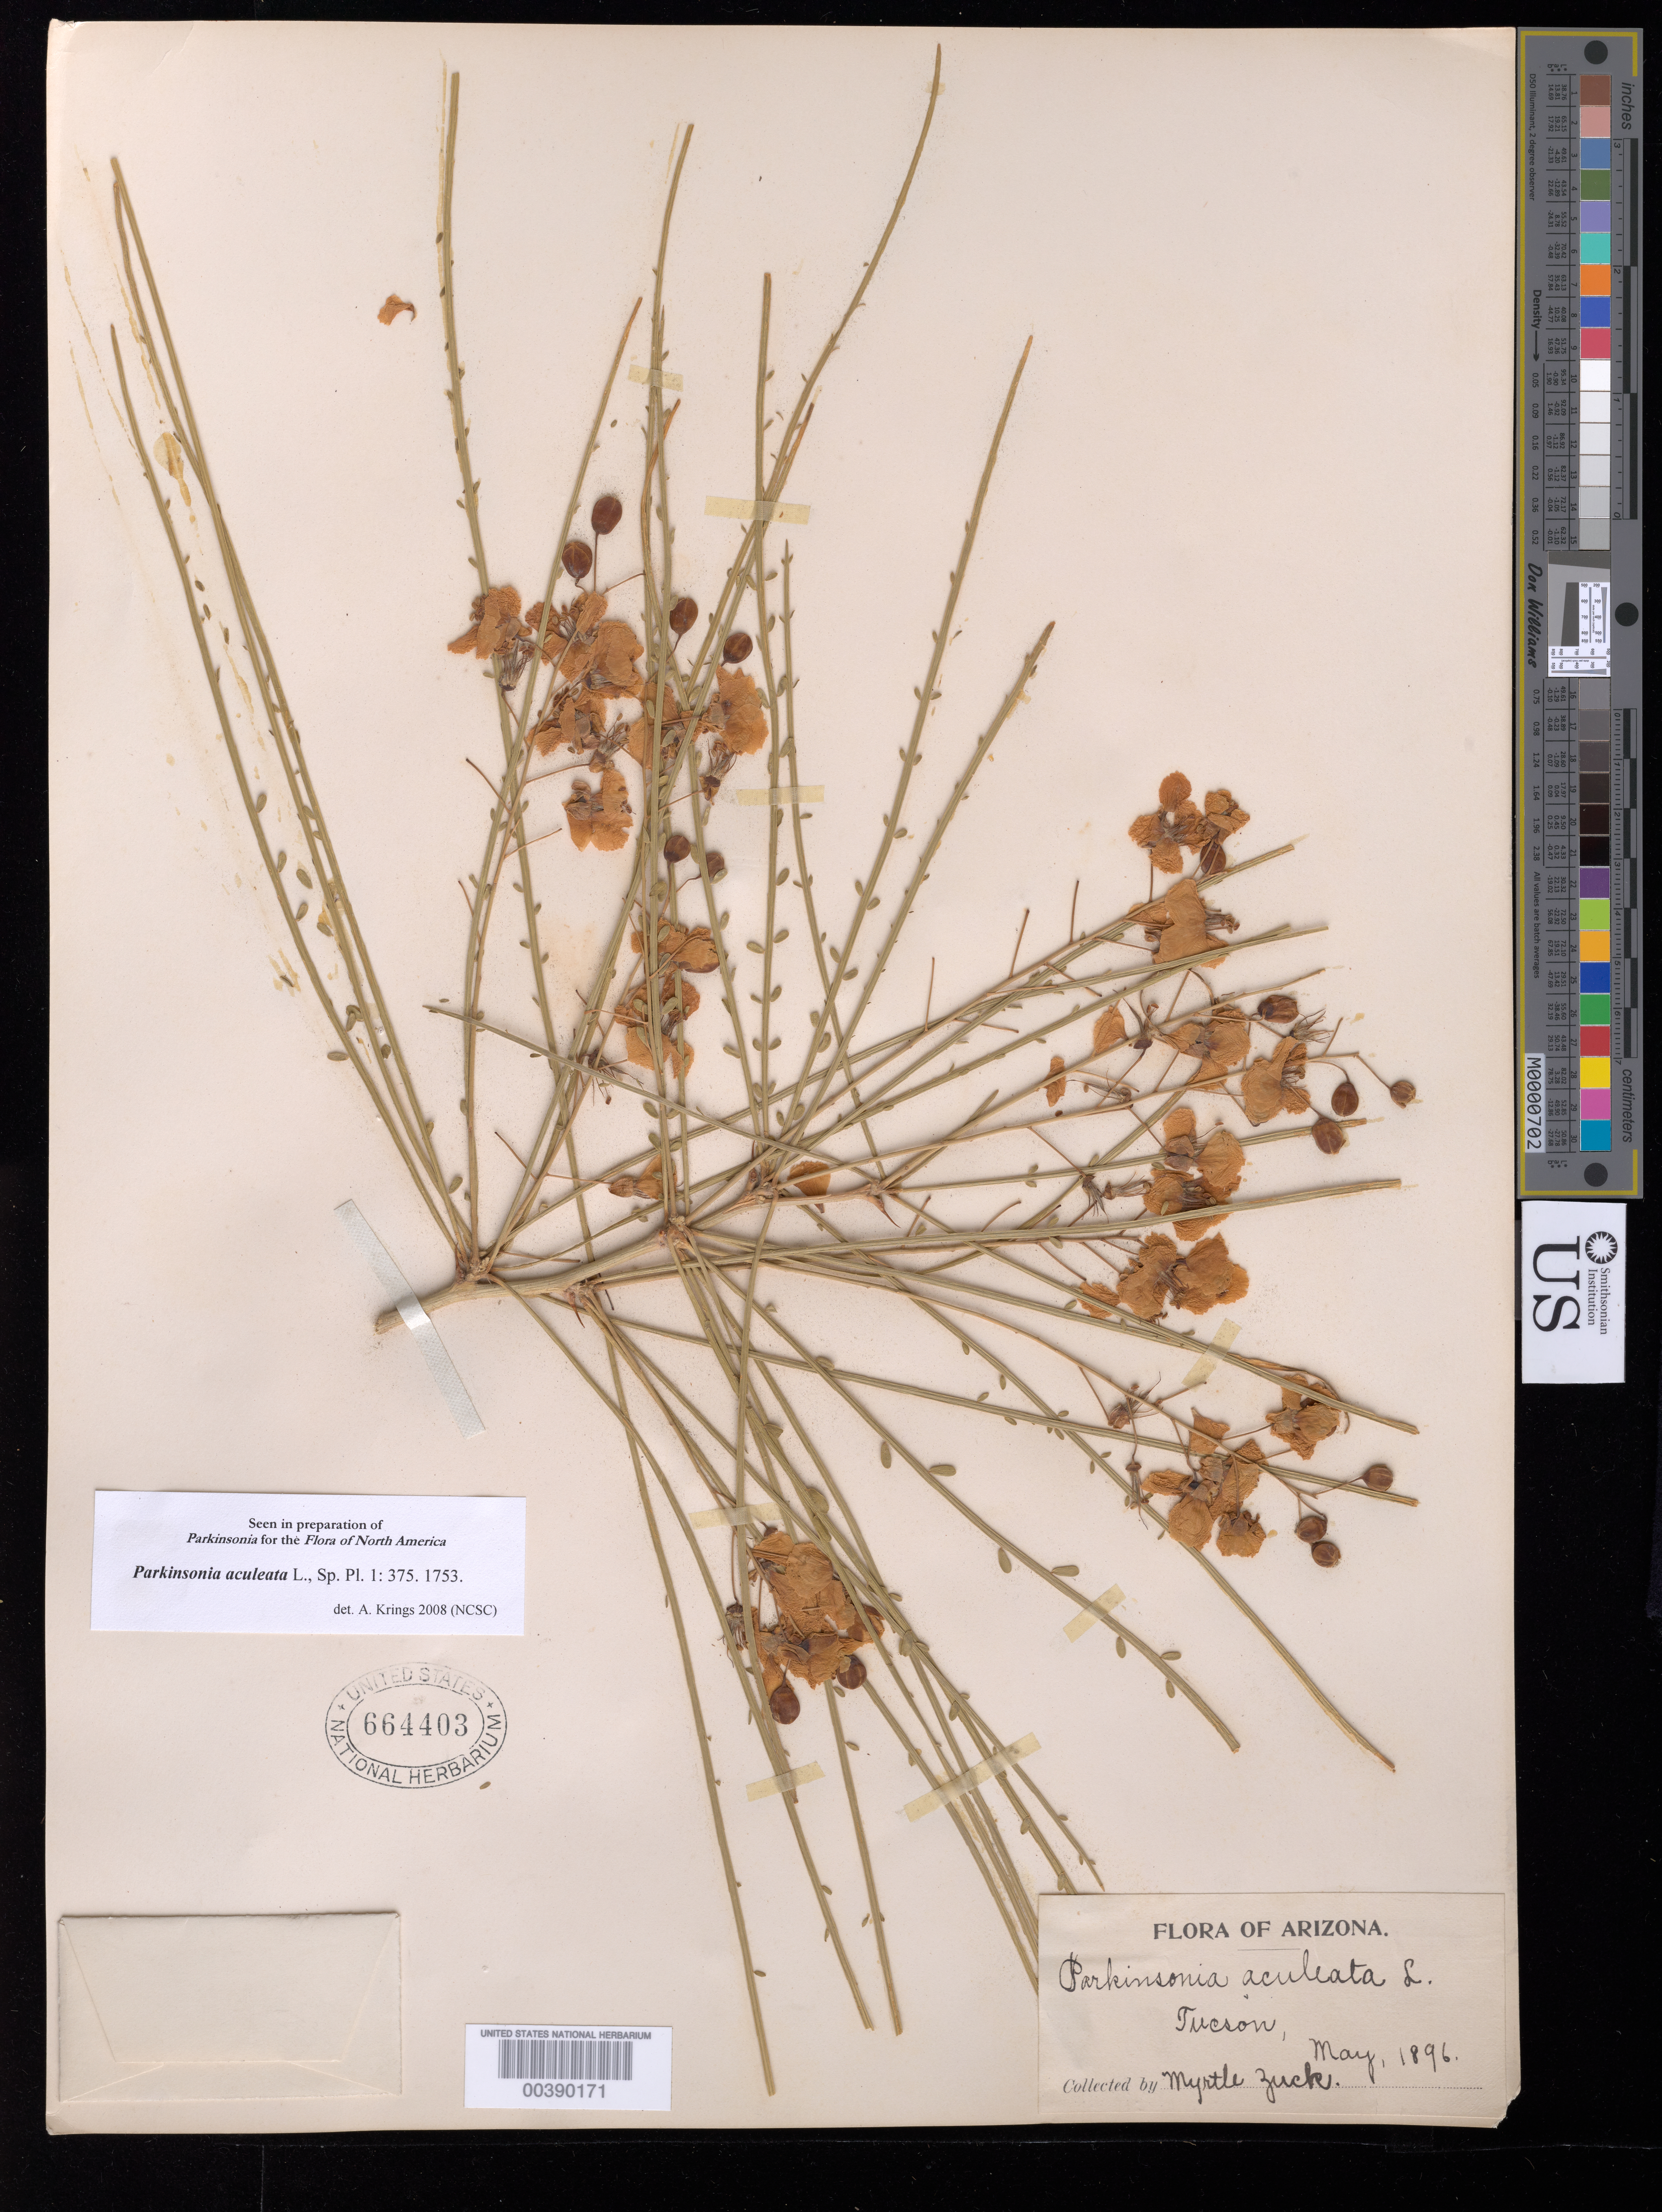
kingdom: Plantae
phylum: Tracheophyta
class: Magnoliopsida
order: Fabales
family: Fabaceae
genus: Parkinsonia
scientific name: Parkinsonia aculeata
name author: L.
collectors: M. Zuck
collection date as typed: May 1896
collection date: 1896-05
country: United States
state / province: Arizona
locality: Tucson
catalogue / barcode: US 664403